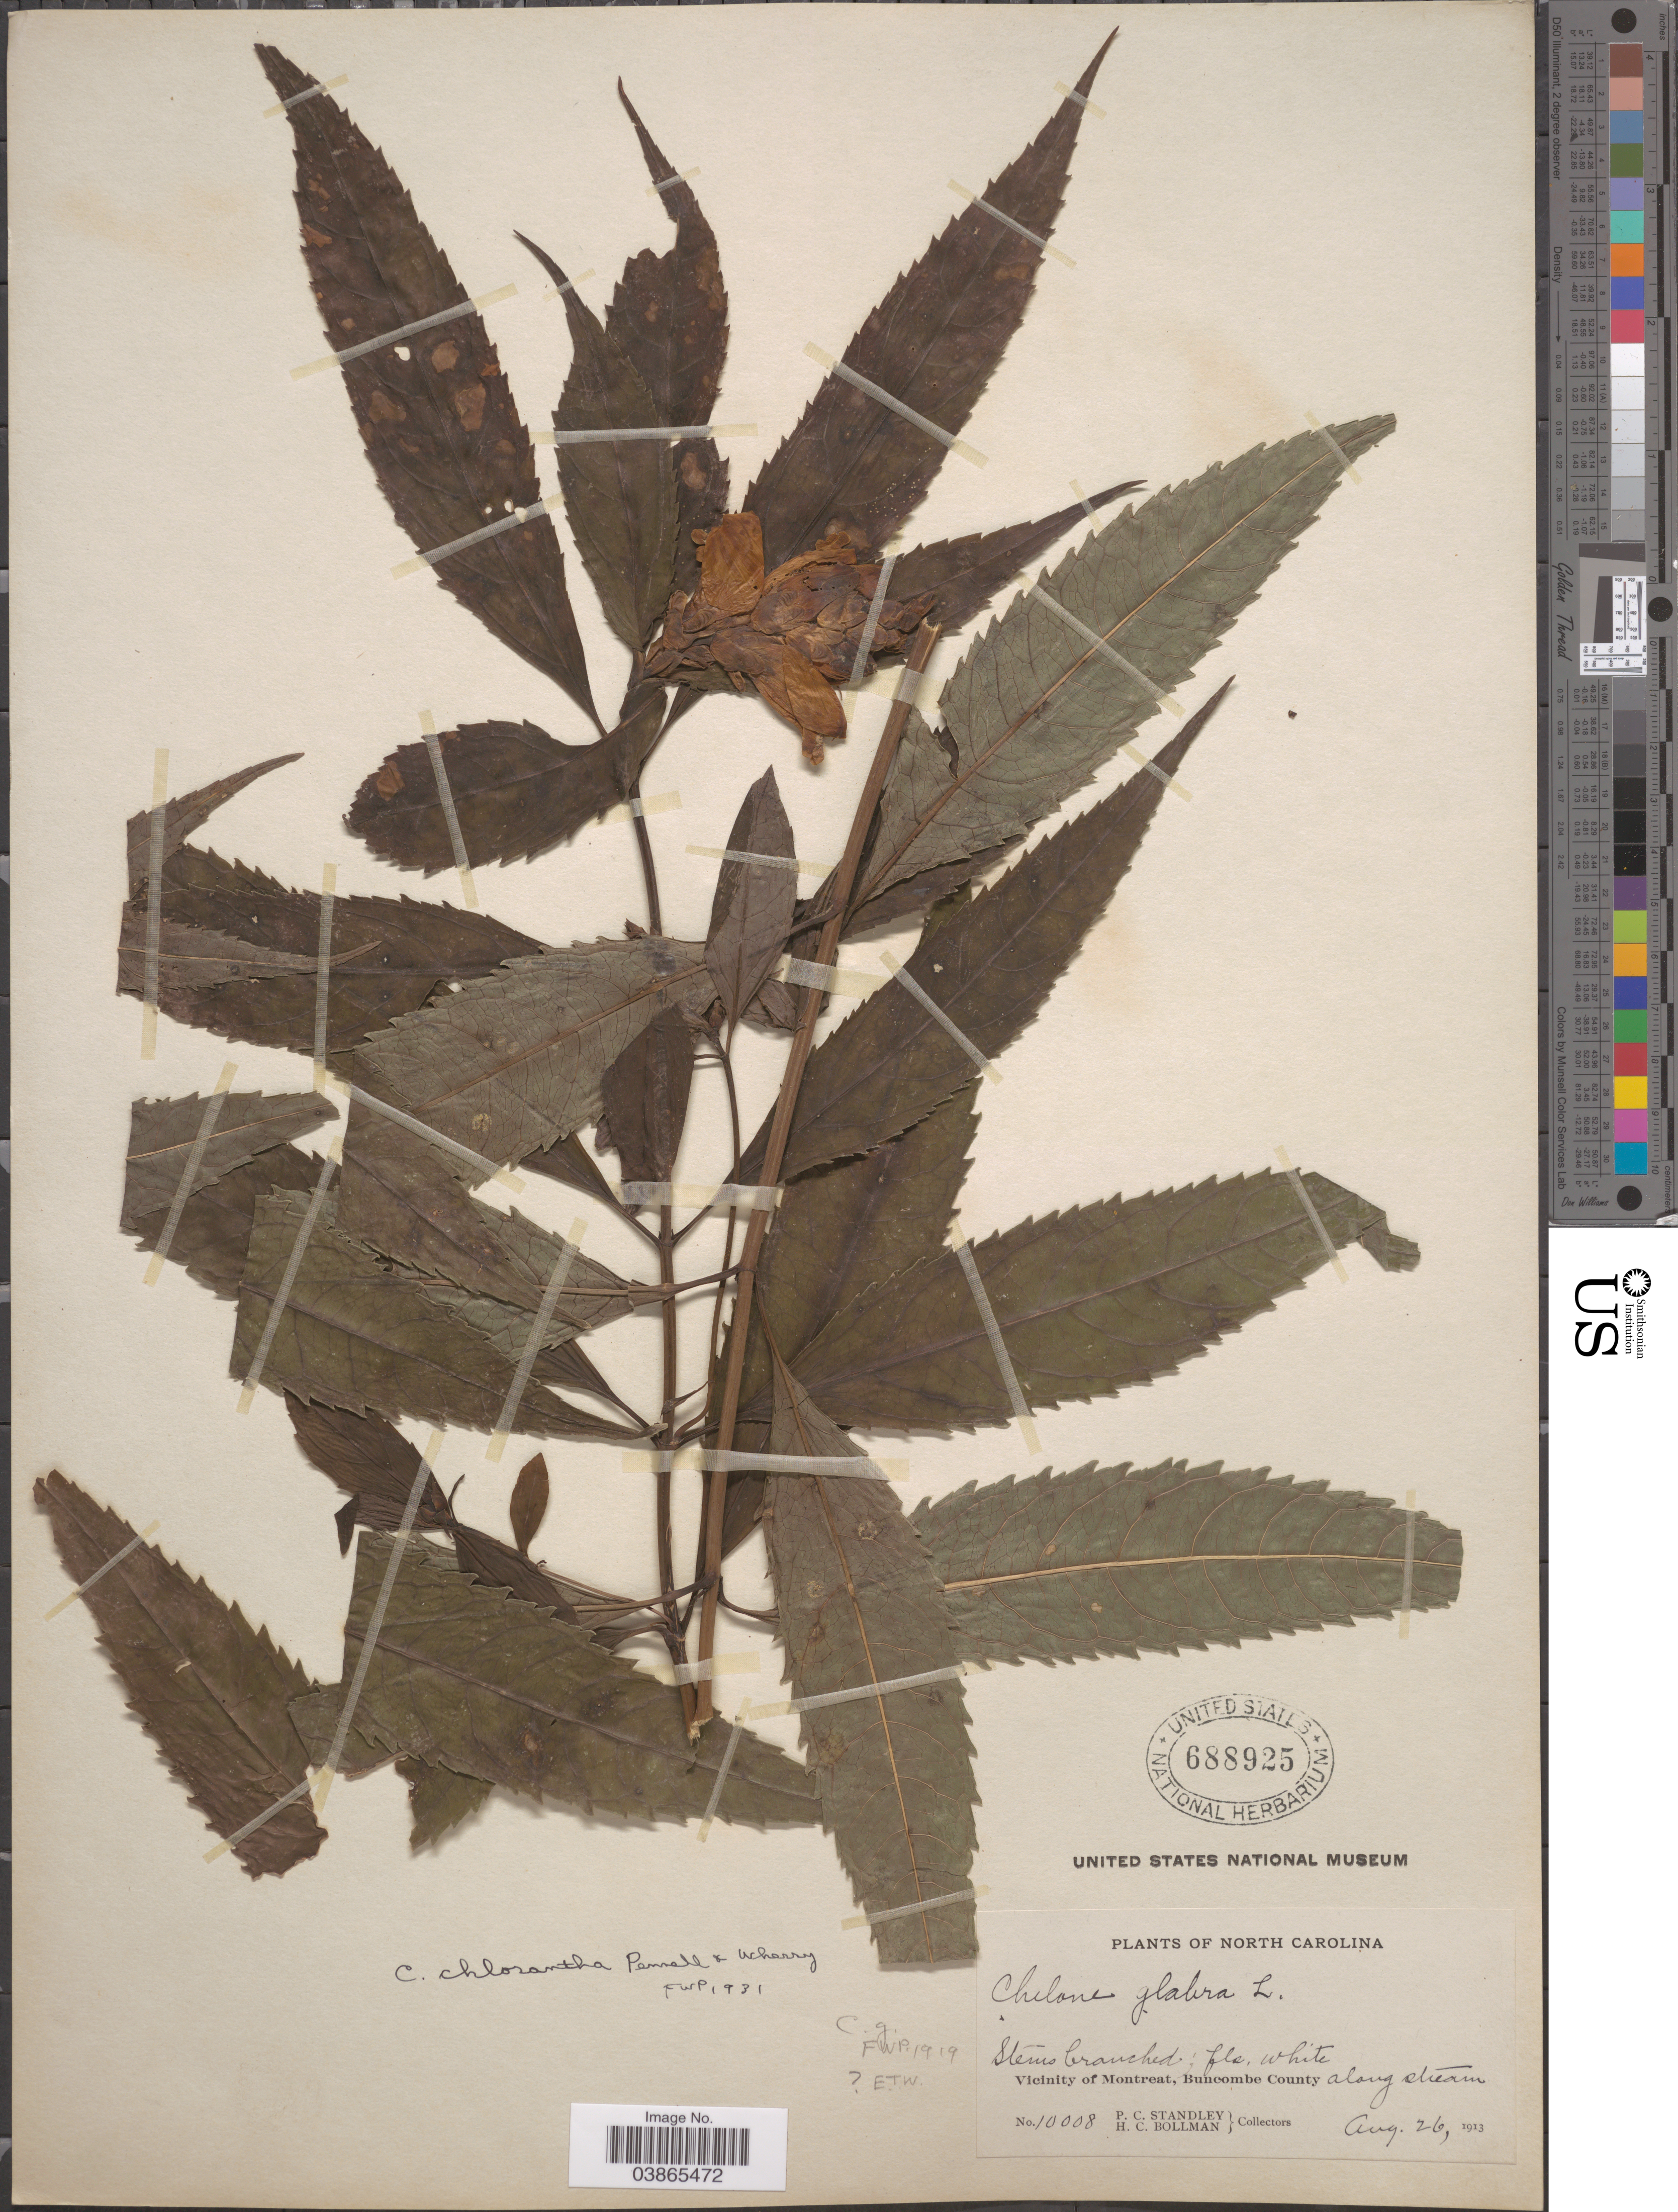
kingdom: Plantae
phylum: Tracheophyta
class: Magnoliopsida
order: Lamiales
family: Plantaginaceae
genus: Chelone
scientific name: Chelone glabra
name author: L.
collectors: P. C. Standley & H. C. Bollman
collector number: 10008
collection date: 1913-08-26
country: United States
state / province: North Carolina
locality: Vicinity of Montreat, Buncombe County along stream.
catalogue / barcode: US 688925